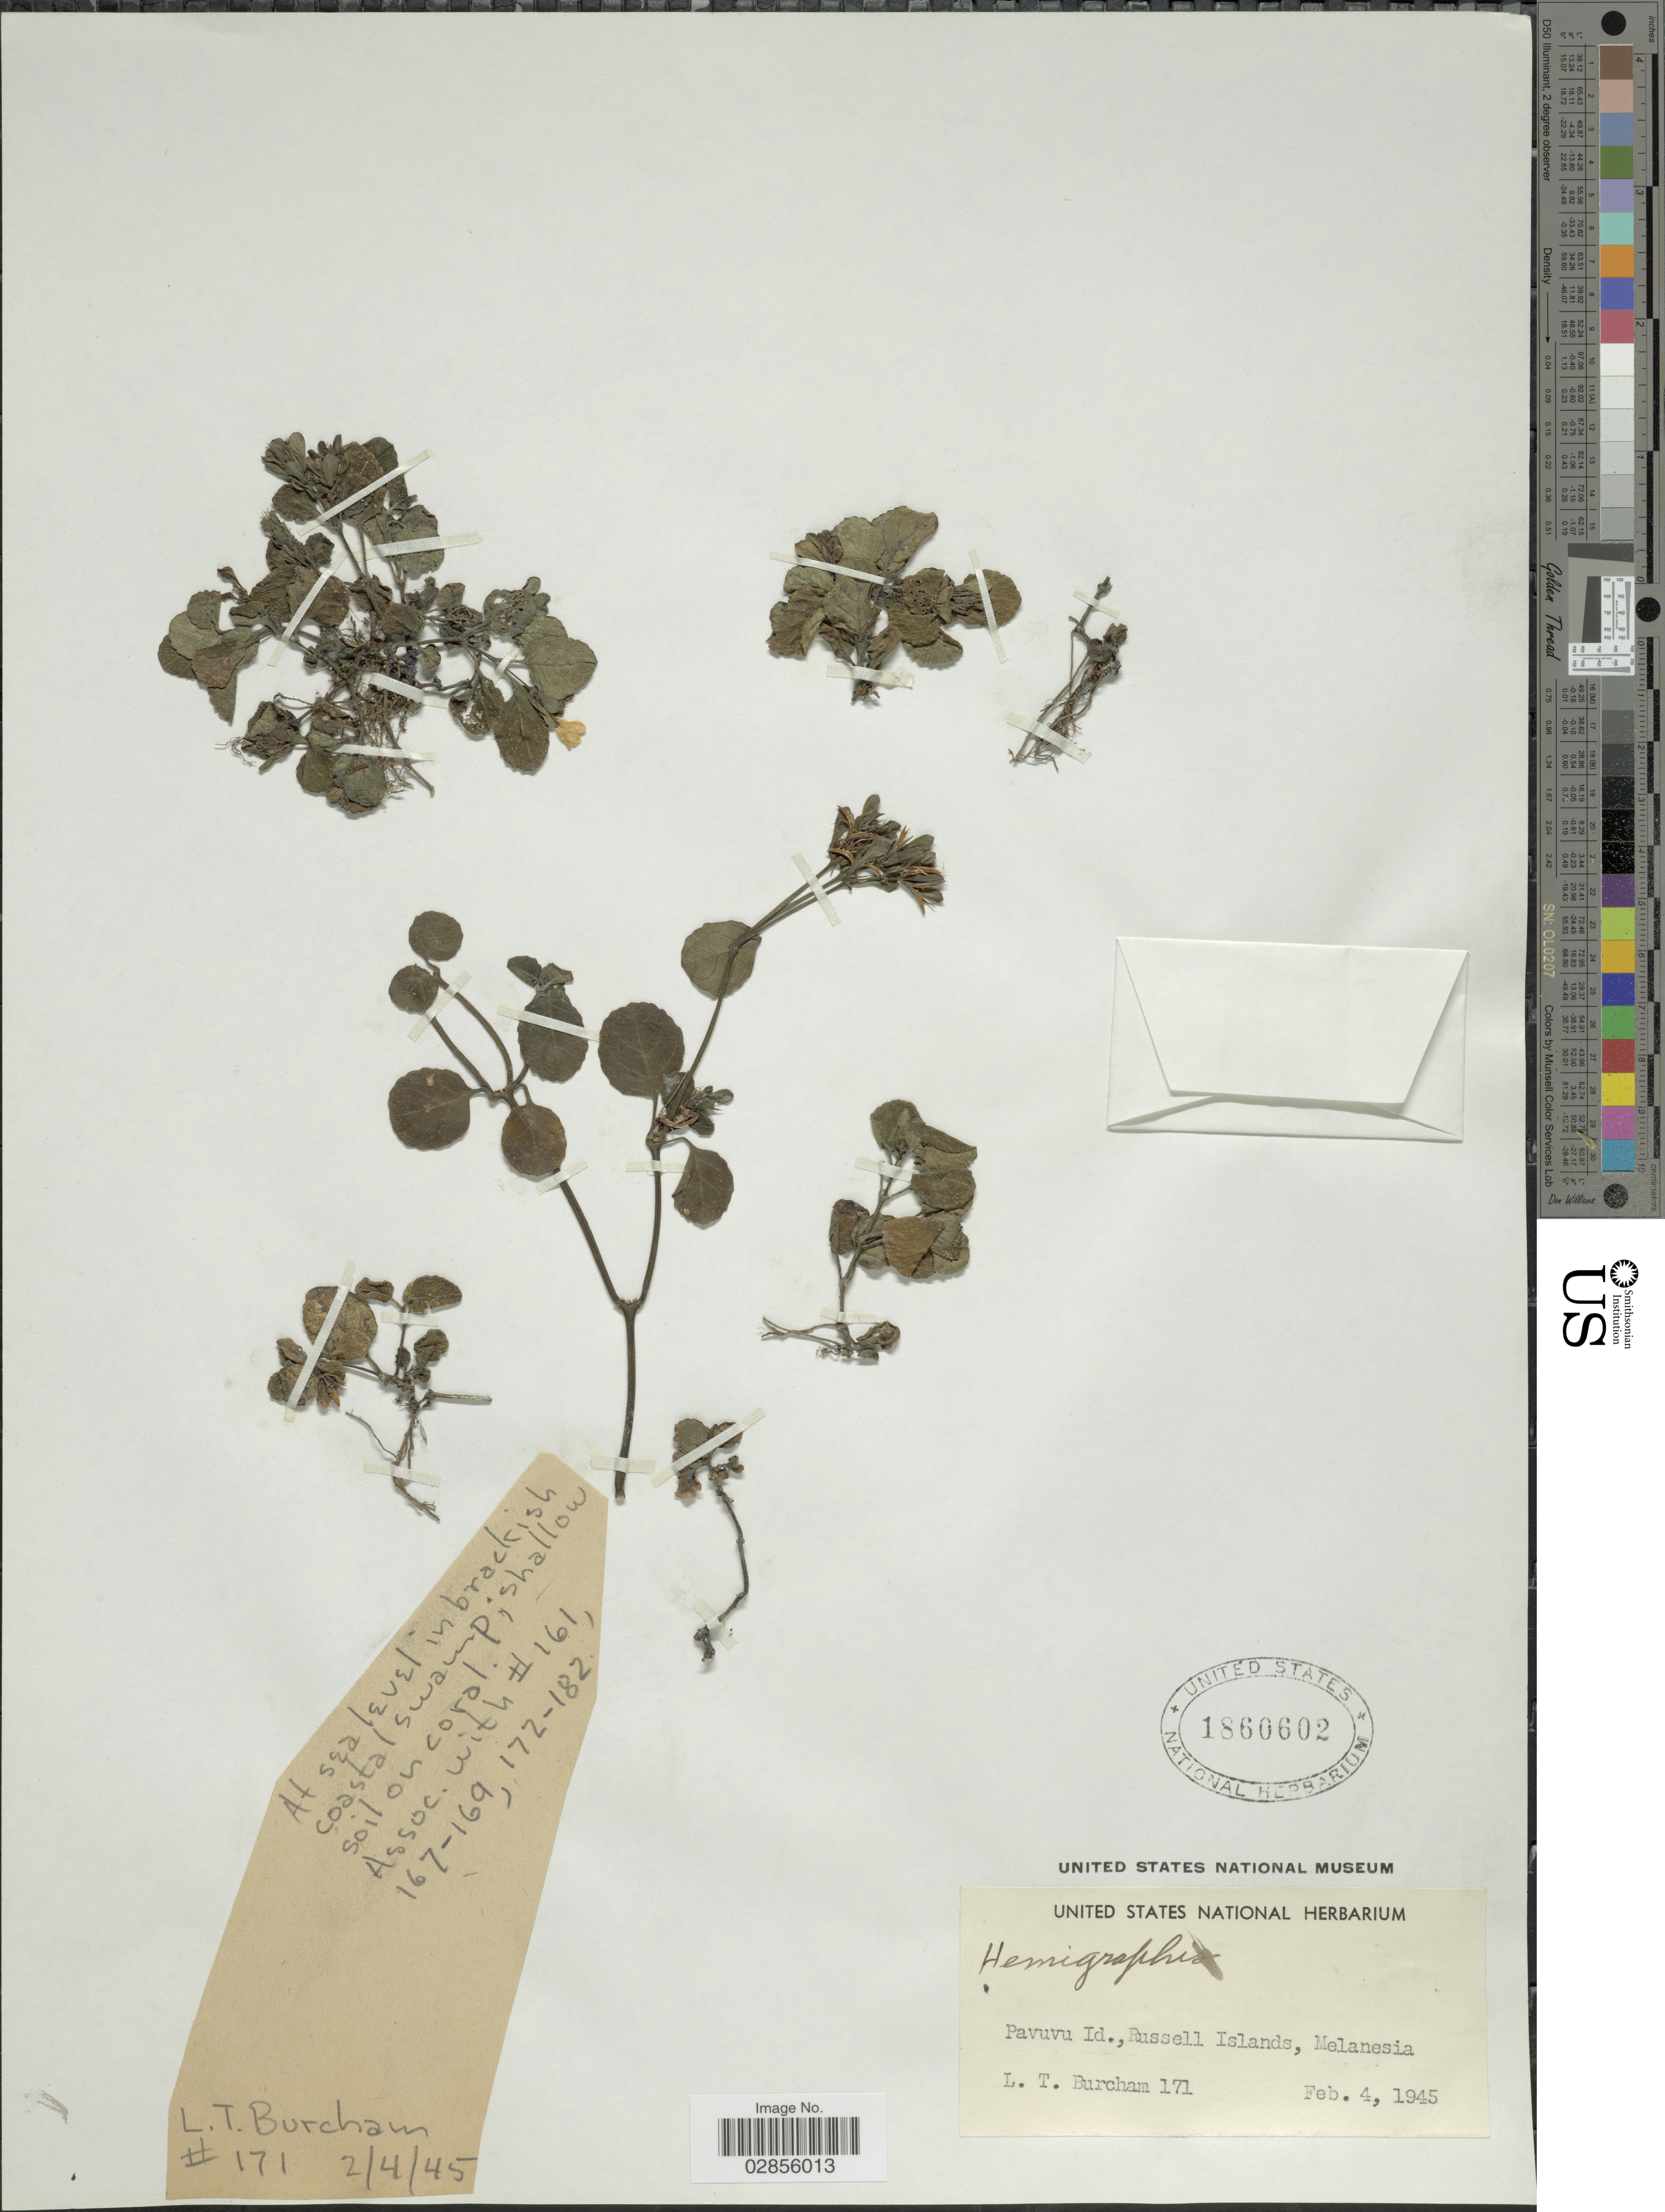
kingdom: Plantae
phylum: Tracheophyta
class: Magnoliopsida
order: Lamiales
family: Acanthaceae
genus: Strobilanthes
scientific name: Strobilanthes reptans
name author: (G. Forst.) Moylan ex Y.F. Deng & J.R.I. Wood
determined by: Wagner, W. L., (BOT), Smithsonian Institution - National Museum of Natural History (UNITED STATES)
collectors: L. Burcham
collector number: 171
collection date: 1945-02-04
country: Solomon Islands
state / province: Solomon Islands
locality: Pavuvu Id., Russell Islands, Melanesia.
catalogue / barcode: US 1860602